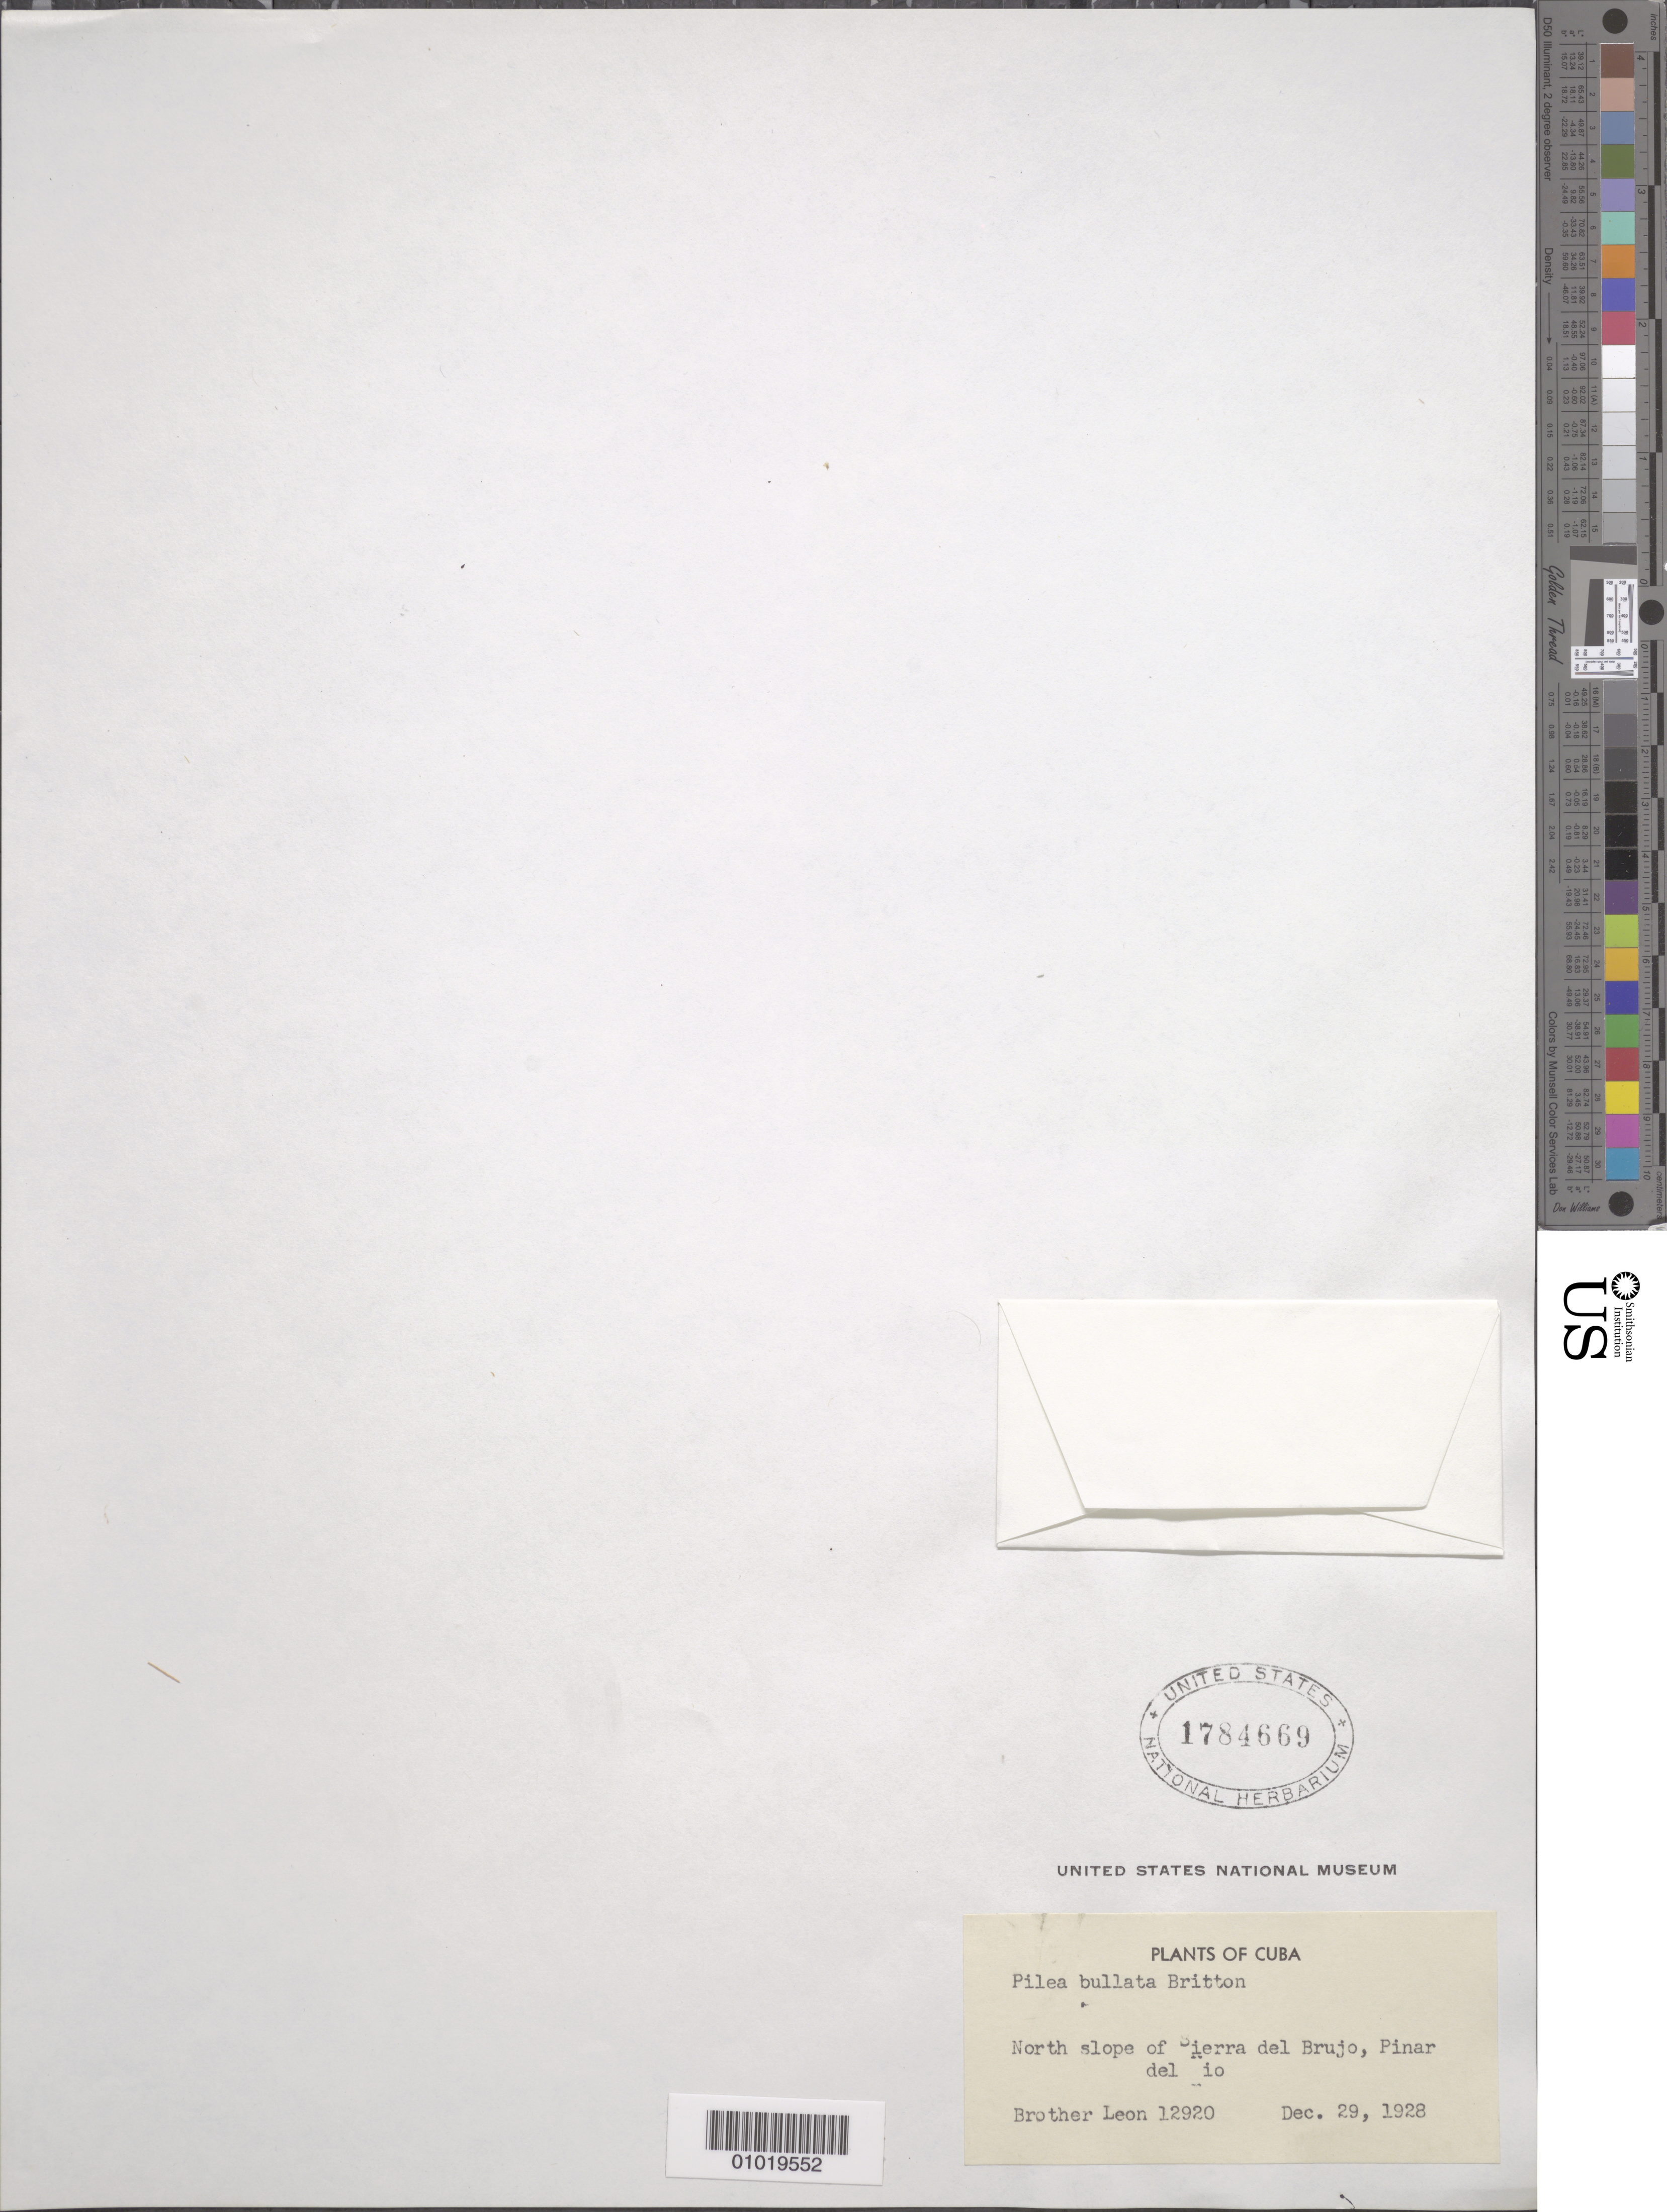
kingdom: Plantae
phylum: Tracheophyta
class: Magnoliopsida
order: Rosales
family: Urticaceae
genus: Pilea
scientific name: Pilea bullata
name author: Britton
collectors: Bro. León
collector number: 12920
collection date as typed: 29 Dec 1928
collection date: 1928-12-29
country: Cuba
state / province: Pinar del Rio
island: Cuba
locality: N slope of Sierra del Brujo, Pinar del Rio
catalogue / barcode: US 1784669